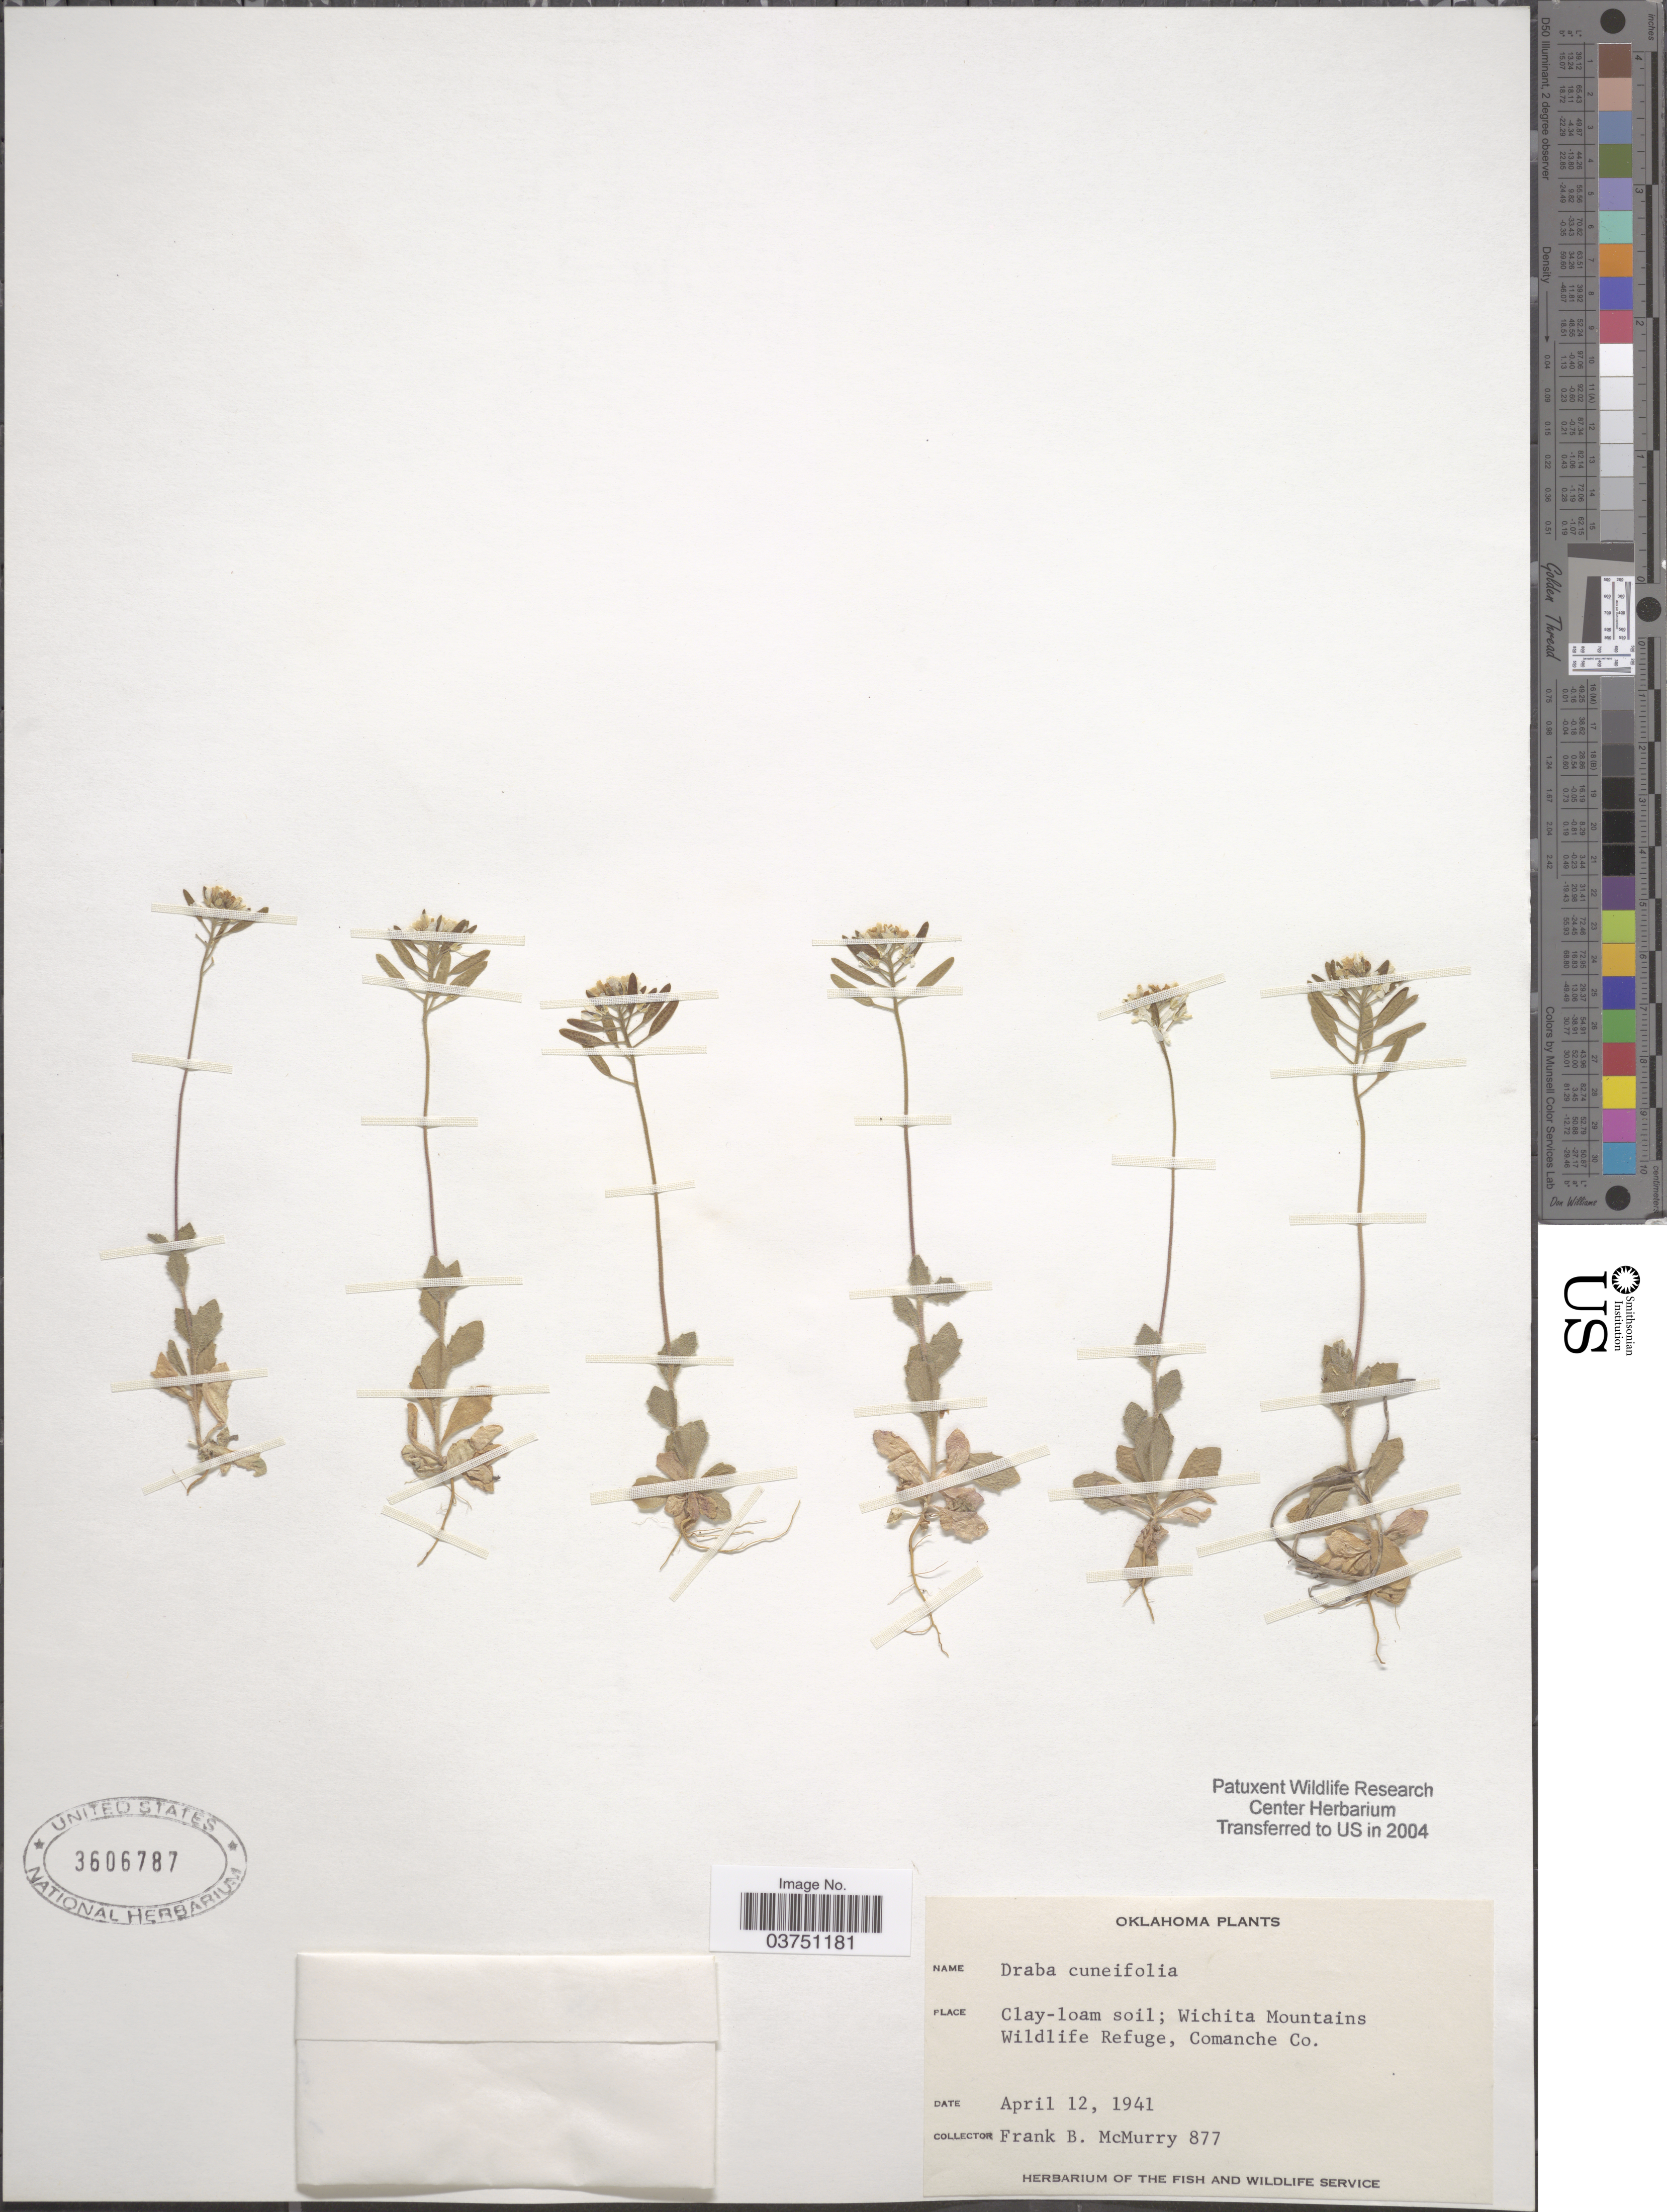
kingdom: Plantae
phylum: Tracheophyta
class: Magnoliopsida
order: Brassicales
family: Brassicaceae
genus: Draba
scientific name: Draba cuneifolia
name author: Nutt.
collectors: F. B. McMurry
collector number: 877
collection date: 1941-04-12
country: United States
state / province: Oklahoma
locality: Wichita Mountains Wildlife Refuge, Comanche Co.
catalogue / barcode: US 3606787